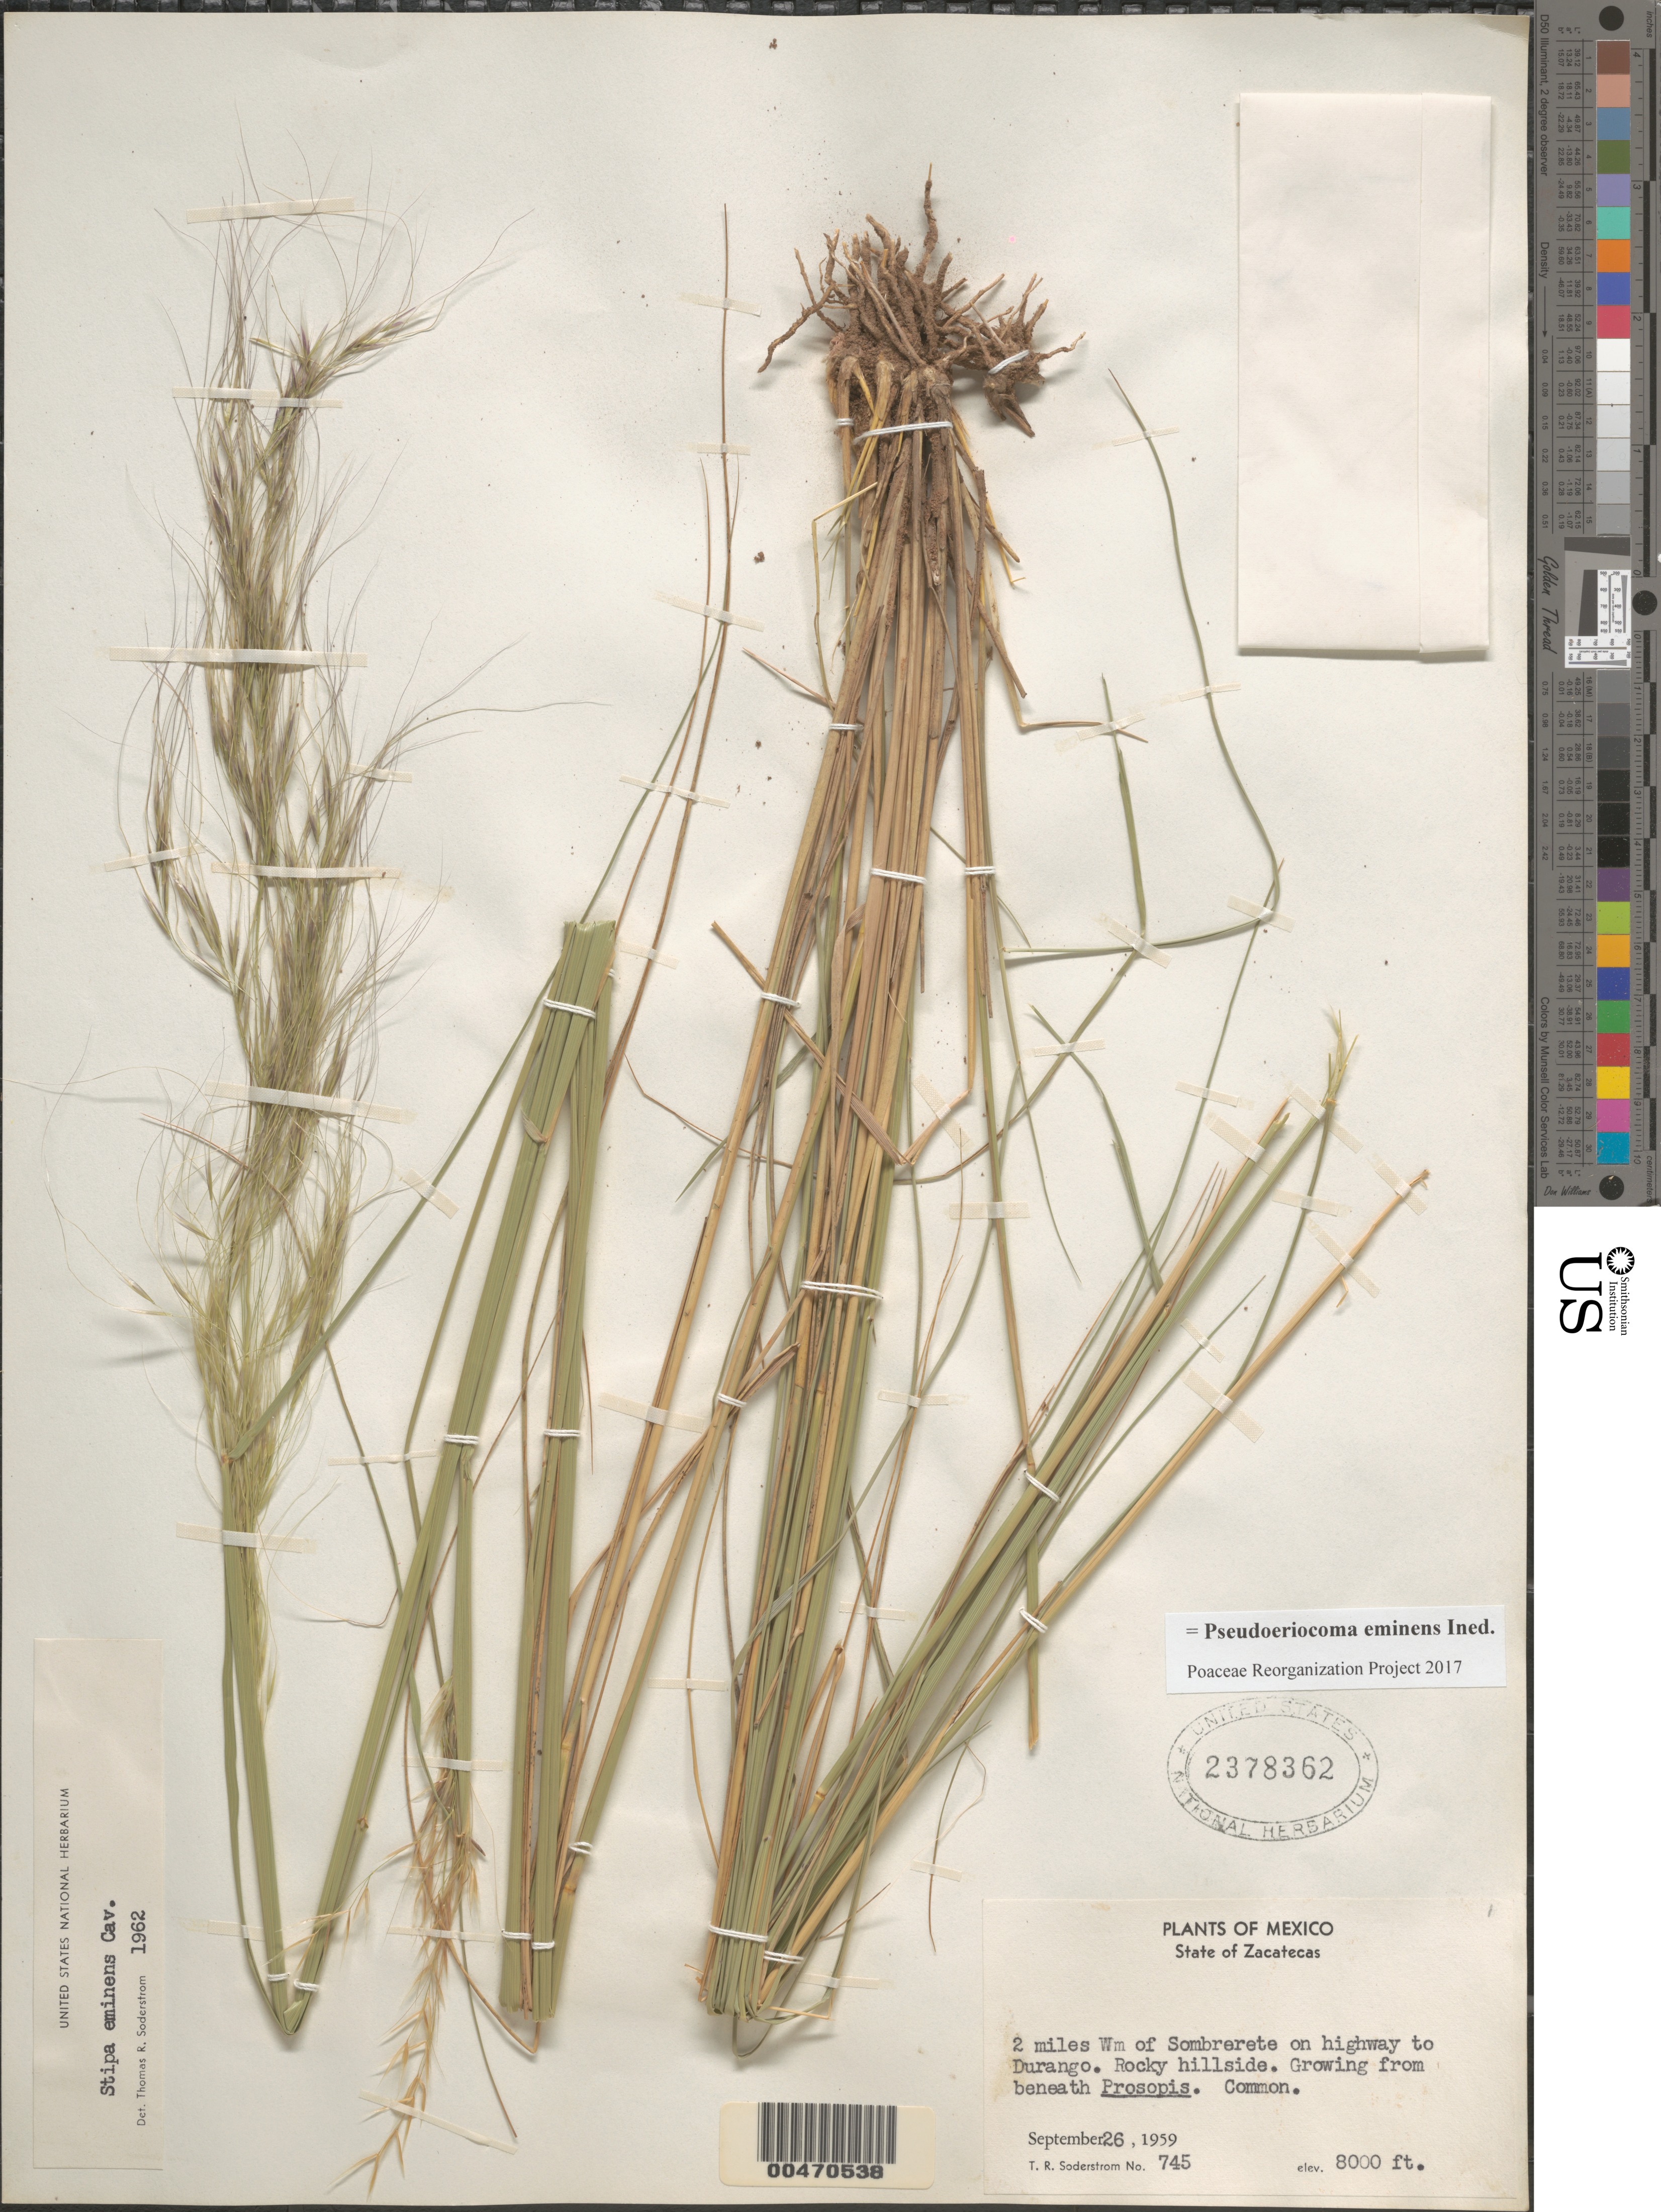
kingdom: Plantae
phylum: Tracheophyta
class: Liliopsida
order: Poales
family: Poaceae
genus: Pseudoeriocoma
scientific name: Pseudoeriocoma eminens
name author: (Cav.) Romasch.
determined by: Poaceae Reorganization Project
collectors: T. R. Soderstrom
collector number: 745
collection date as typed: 26 Sep 1959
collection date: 1959-09-26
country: Mexico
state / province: Zacatecas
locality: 2 mi W of Sambrerete on hwy to Durango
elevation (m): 2438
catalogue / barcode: US 2378362